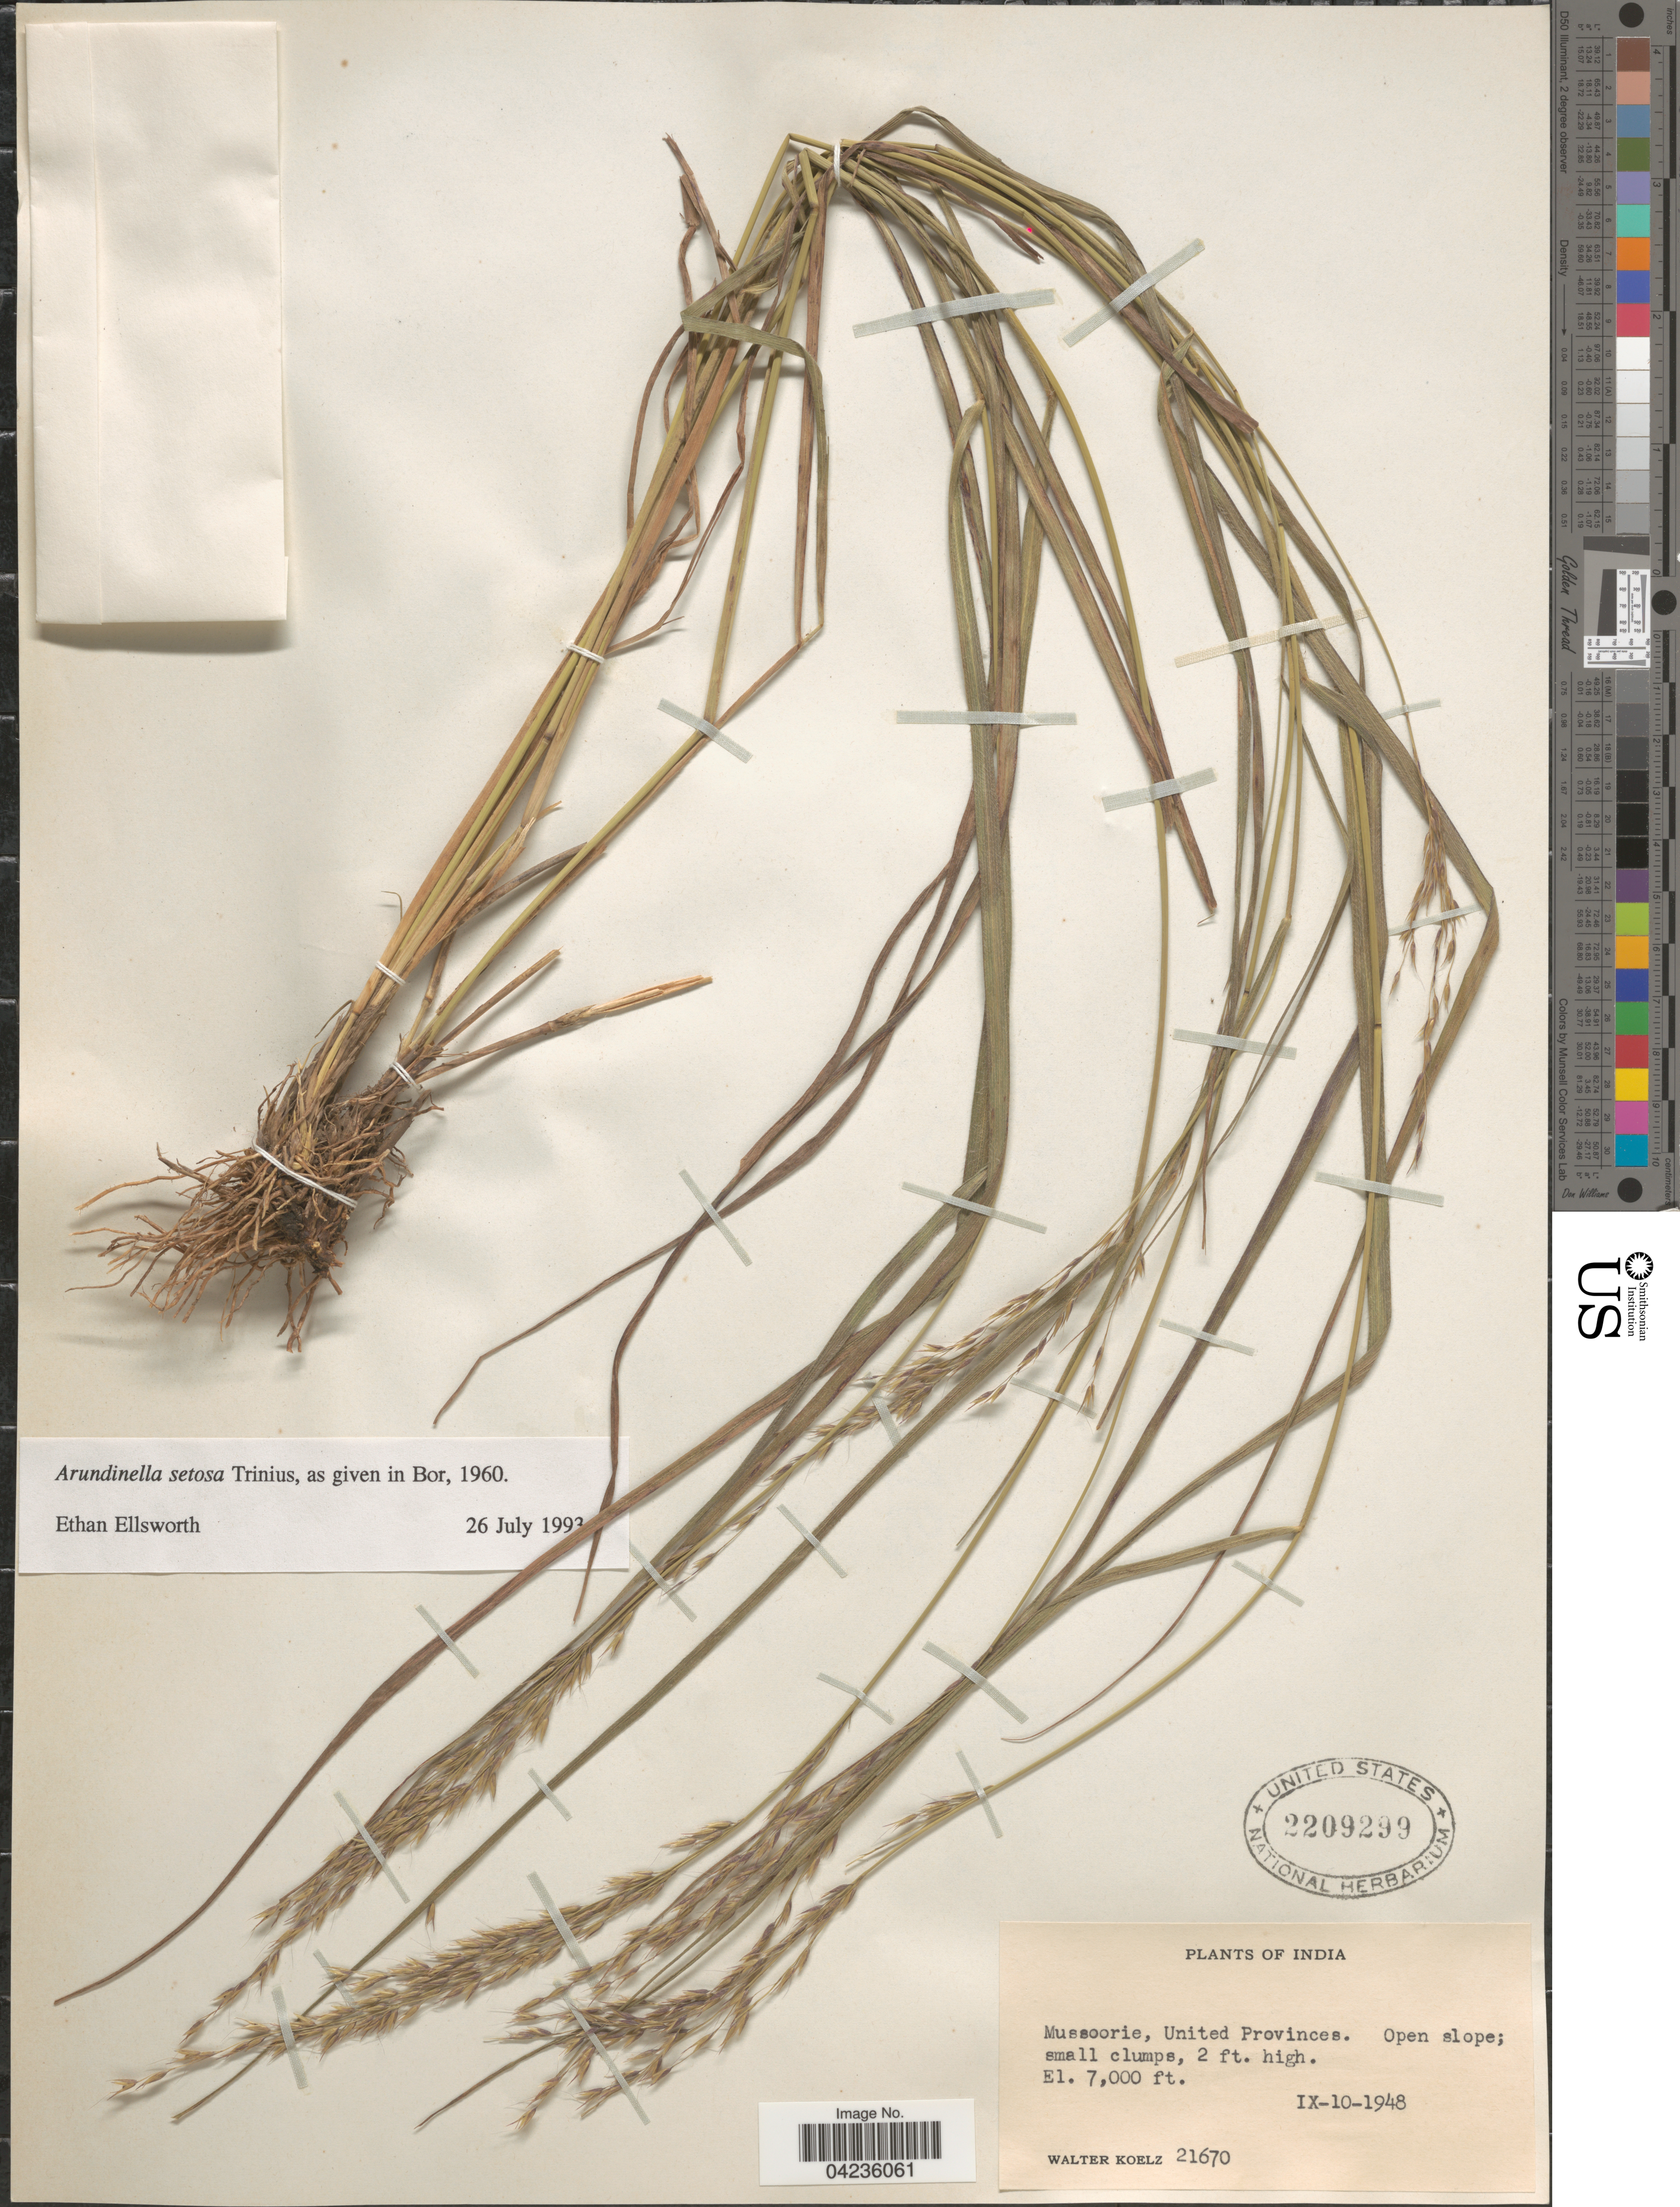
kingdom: Plantae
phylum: Tracheophyta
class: Liliopsida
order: Poales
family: Poaceae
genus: Arundinella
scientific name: Arundinella setosa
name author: Trin.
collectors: W. N. Koelz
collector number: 21670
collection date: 1948-09-10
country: India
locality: Mussoorie, United Provinces.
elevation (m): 2134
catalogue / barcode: US 2209299